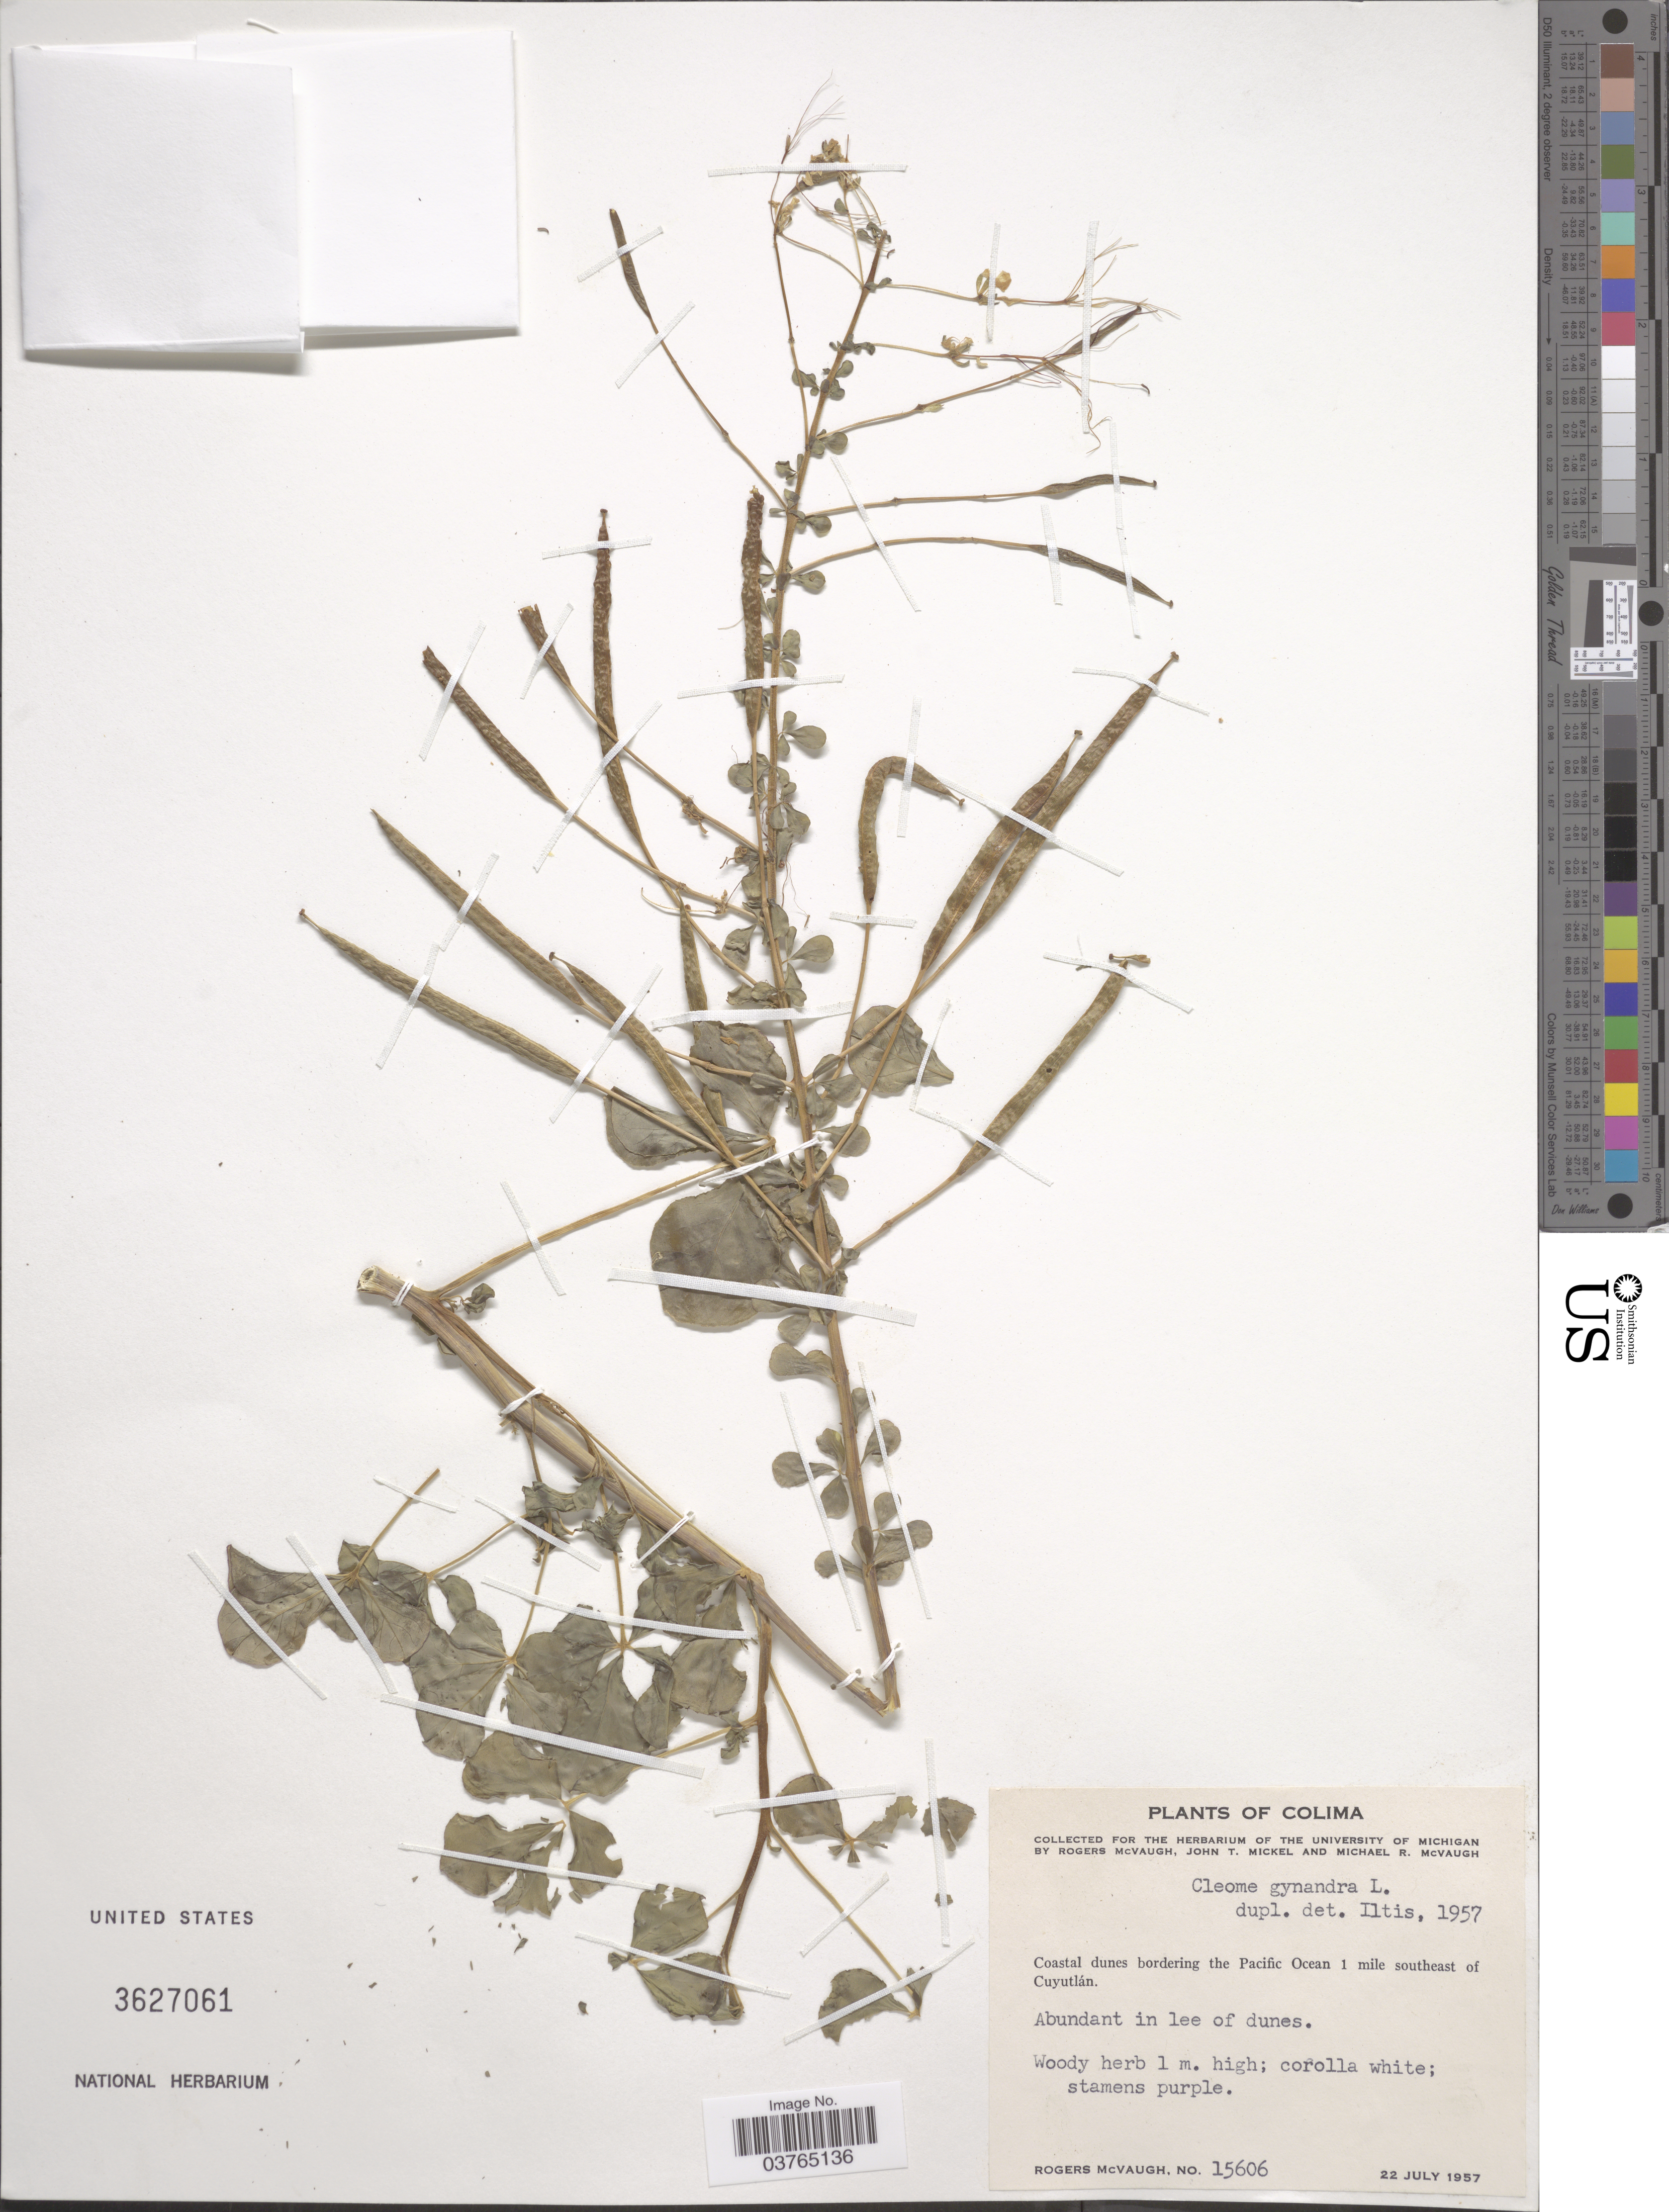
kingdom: Plantae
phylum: Tracheophyta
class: Magnoliopsida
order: Brassicales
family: Cleomaceae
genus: Gynandropsis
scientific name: Gynandropsis gynandra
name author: (L.) Briq.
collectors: R. McVaugh, J. T. Mickel & M. R. McVaugh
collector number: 15606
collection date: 1957-07-22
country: Mexico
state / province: Colima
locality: Coastal dunes bordering the Pacific Ocean 1 mile southeast of Cuyutlán.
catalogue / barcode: US 3627061